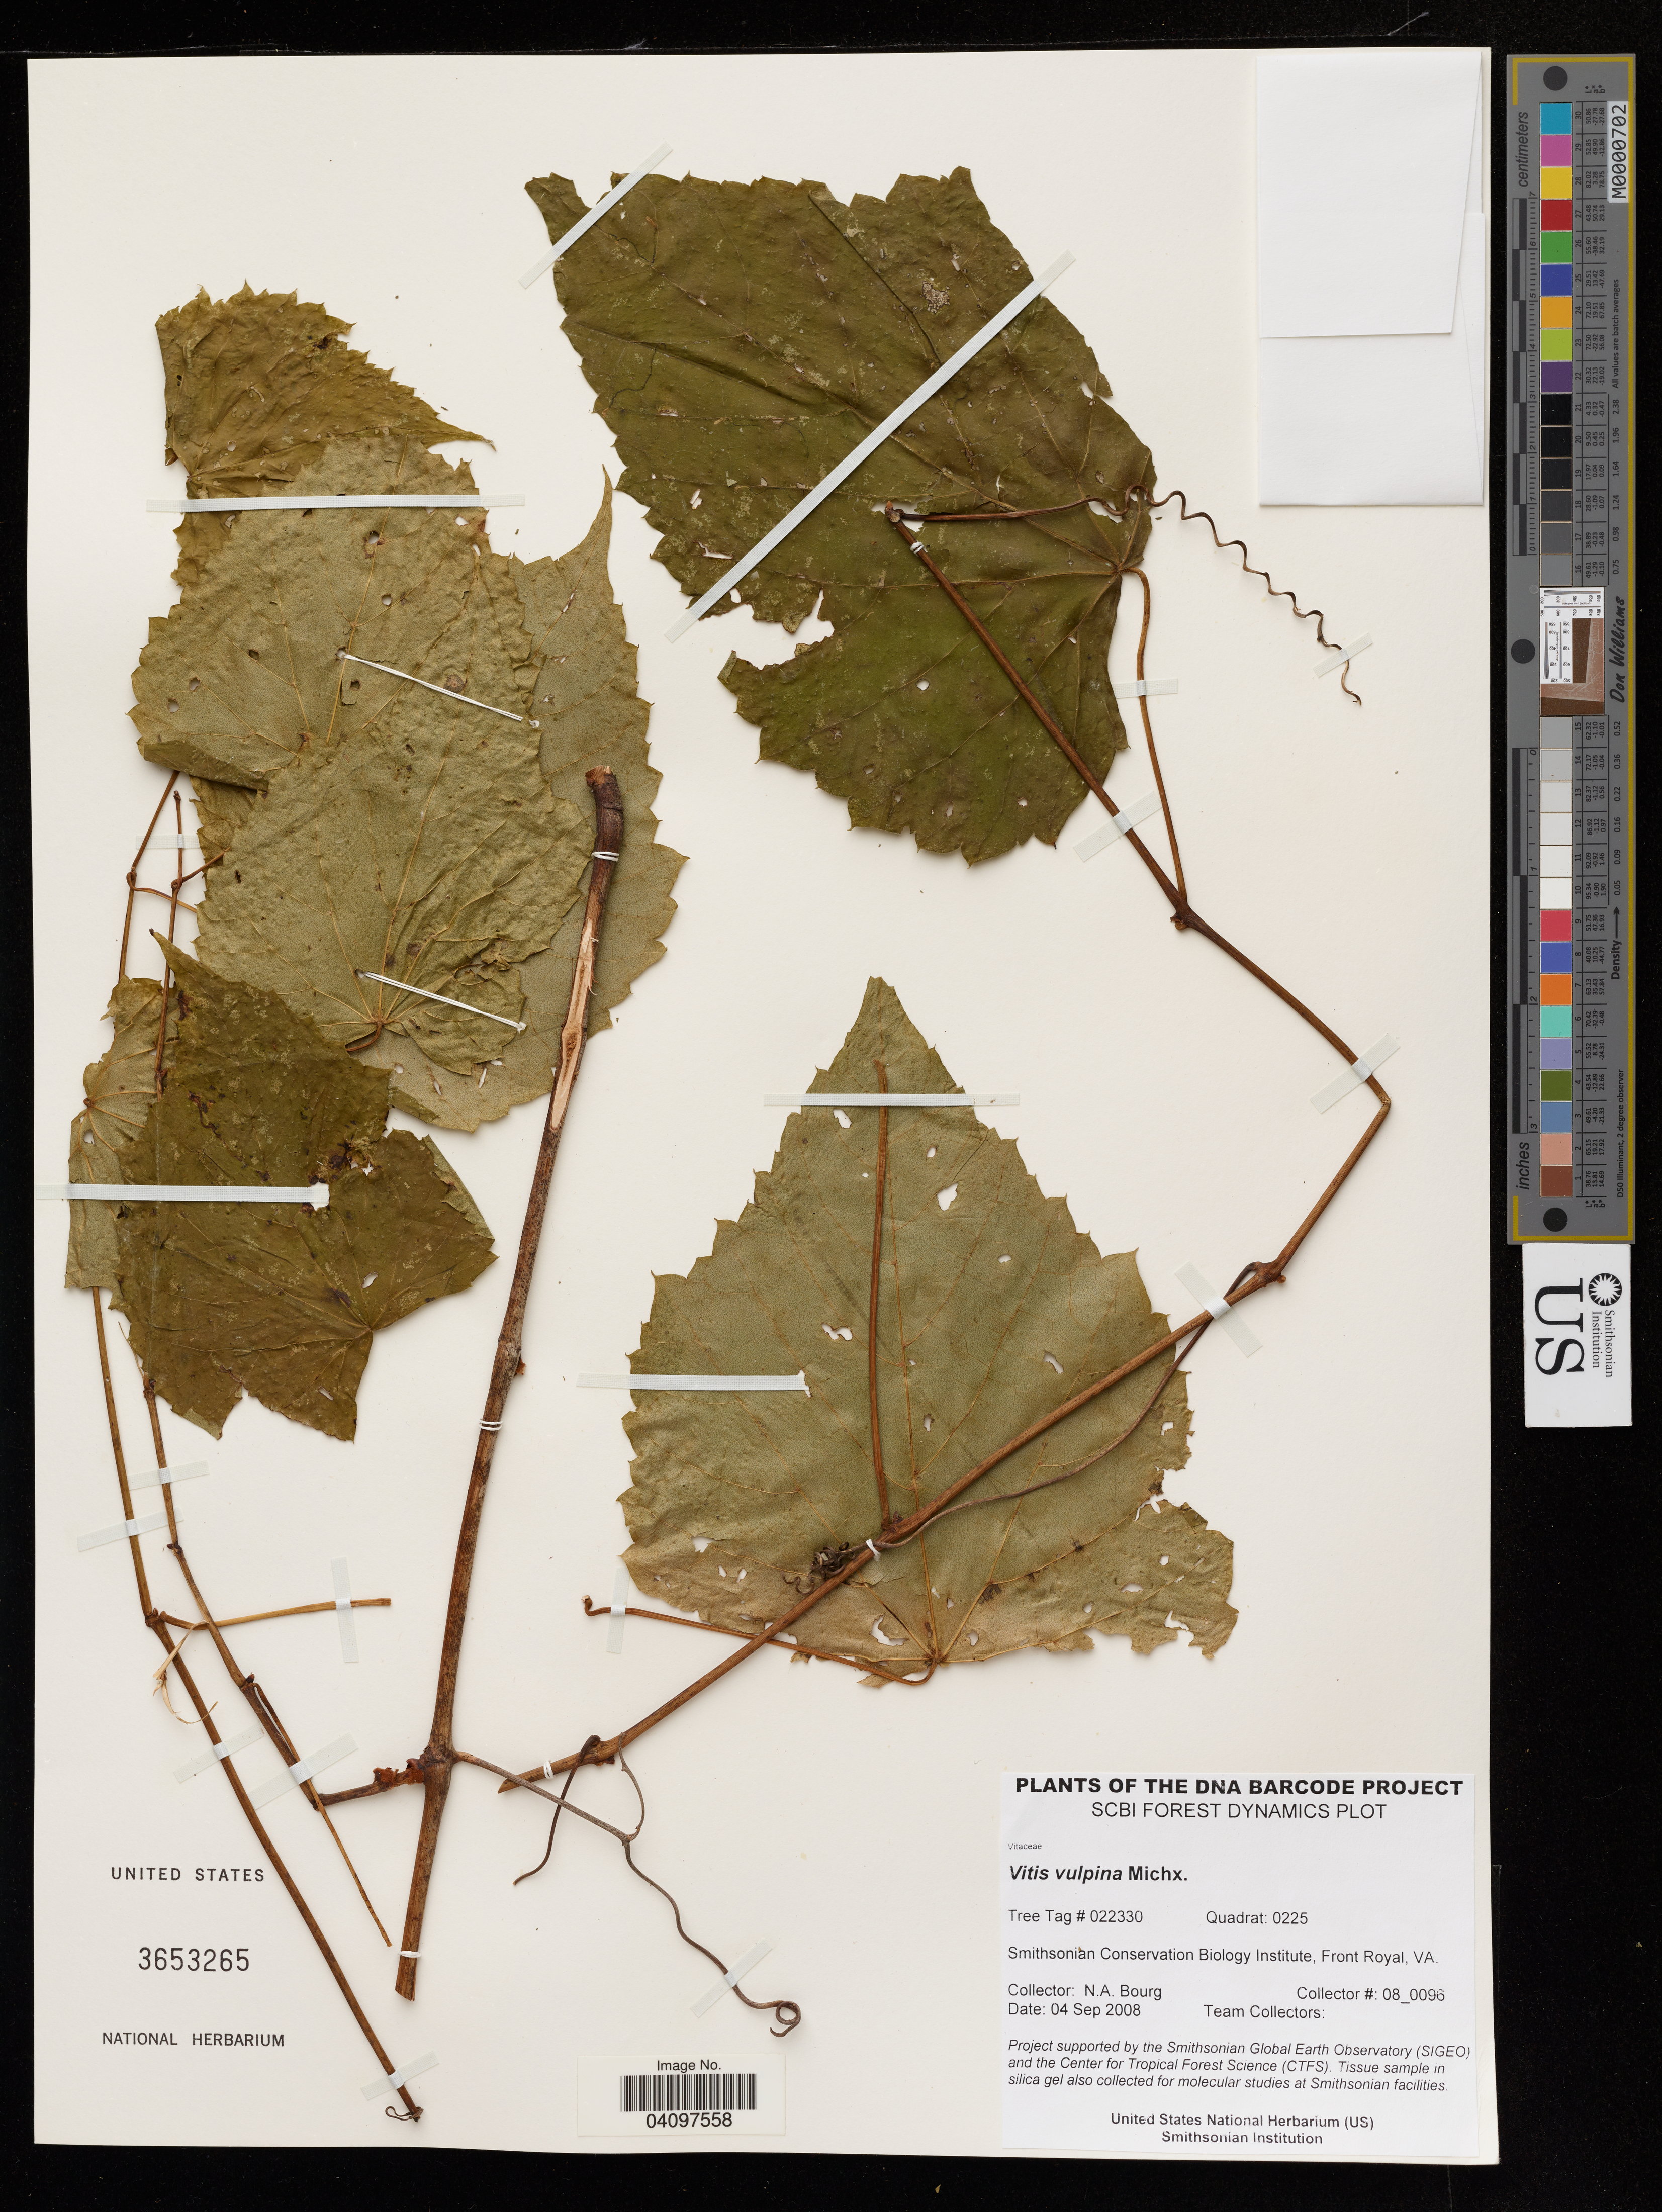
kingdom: Plantae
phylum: Tracheophyta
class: Magnoliopsida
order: Vitales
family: Vitaceae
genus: Vitis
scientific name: Vitis vulpina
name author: L.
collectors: N. A. Bourg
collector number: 08_0096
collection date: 2008-09-04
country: United States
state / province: Virginia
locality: Smithsonian Conservation Biology Institute, Front Royal.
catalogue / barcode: US 3653265